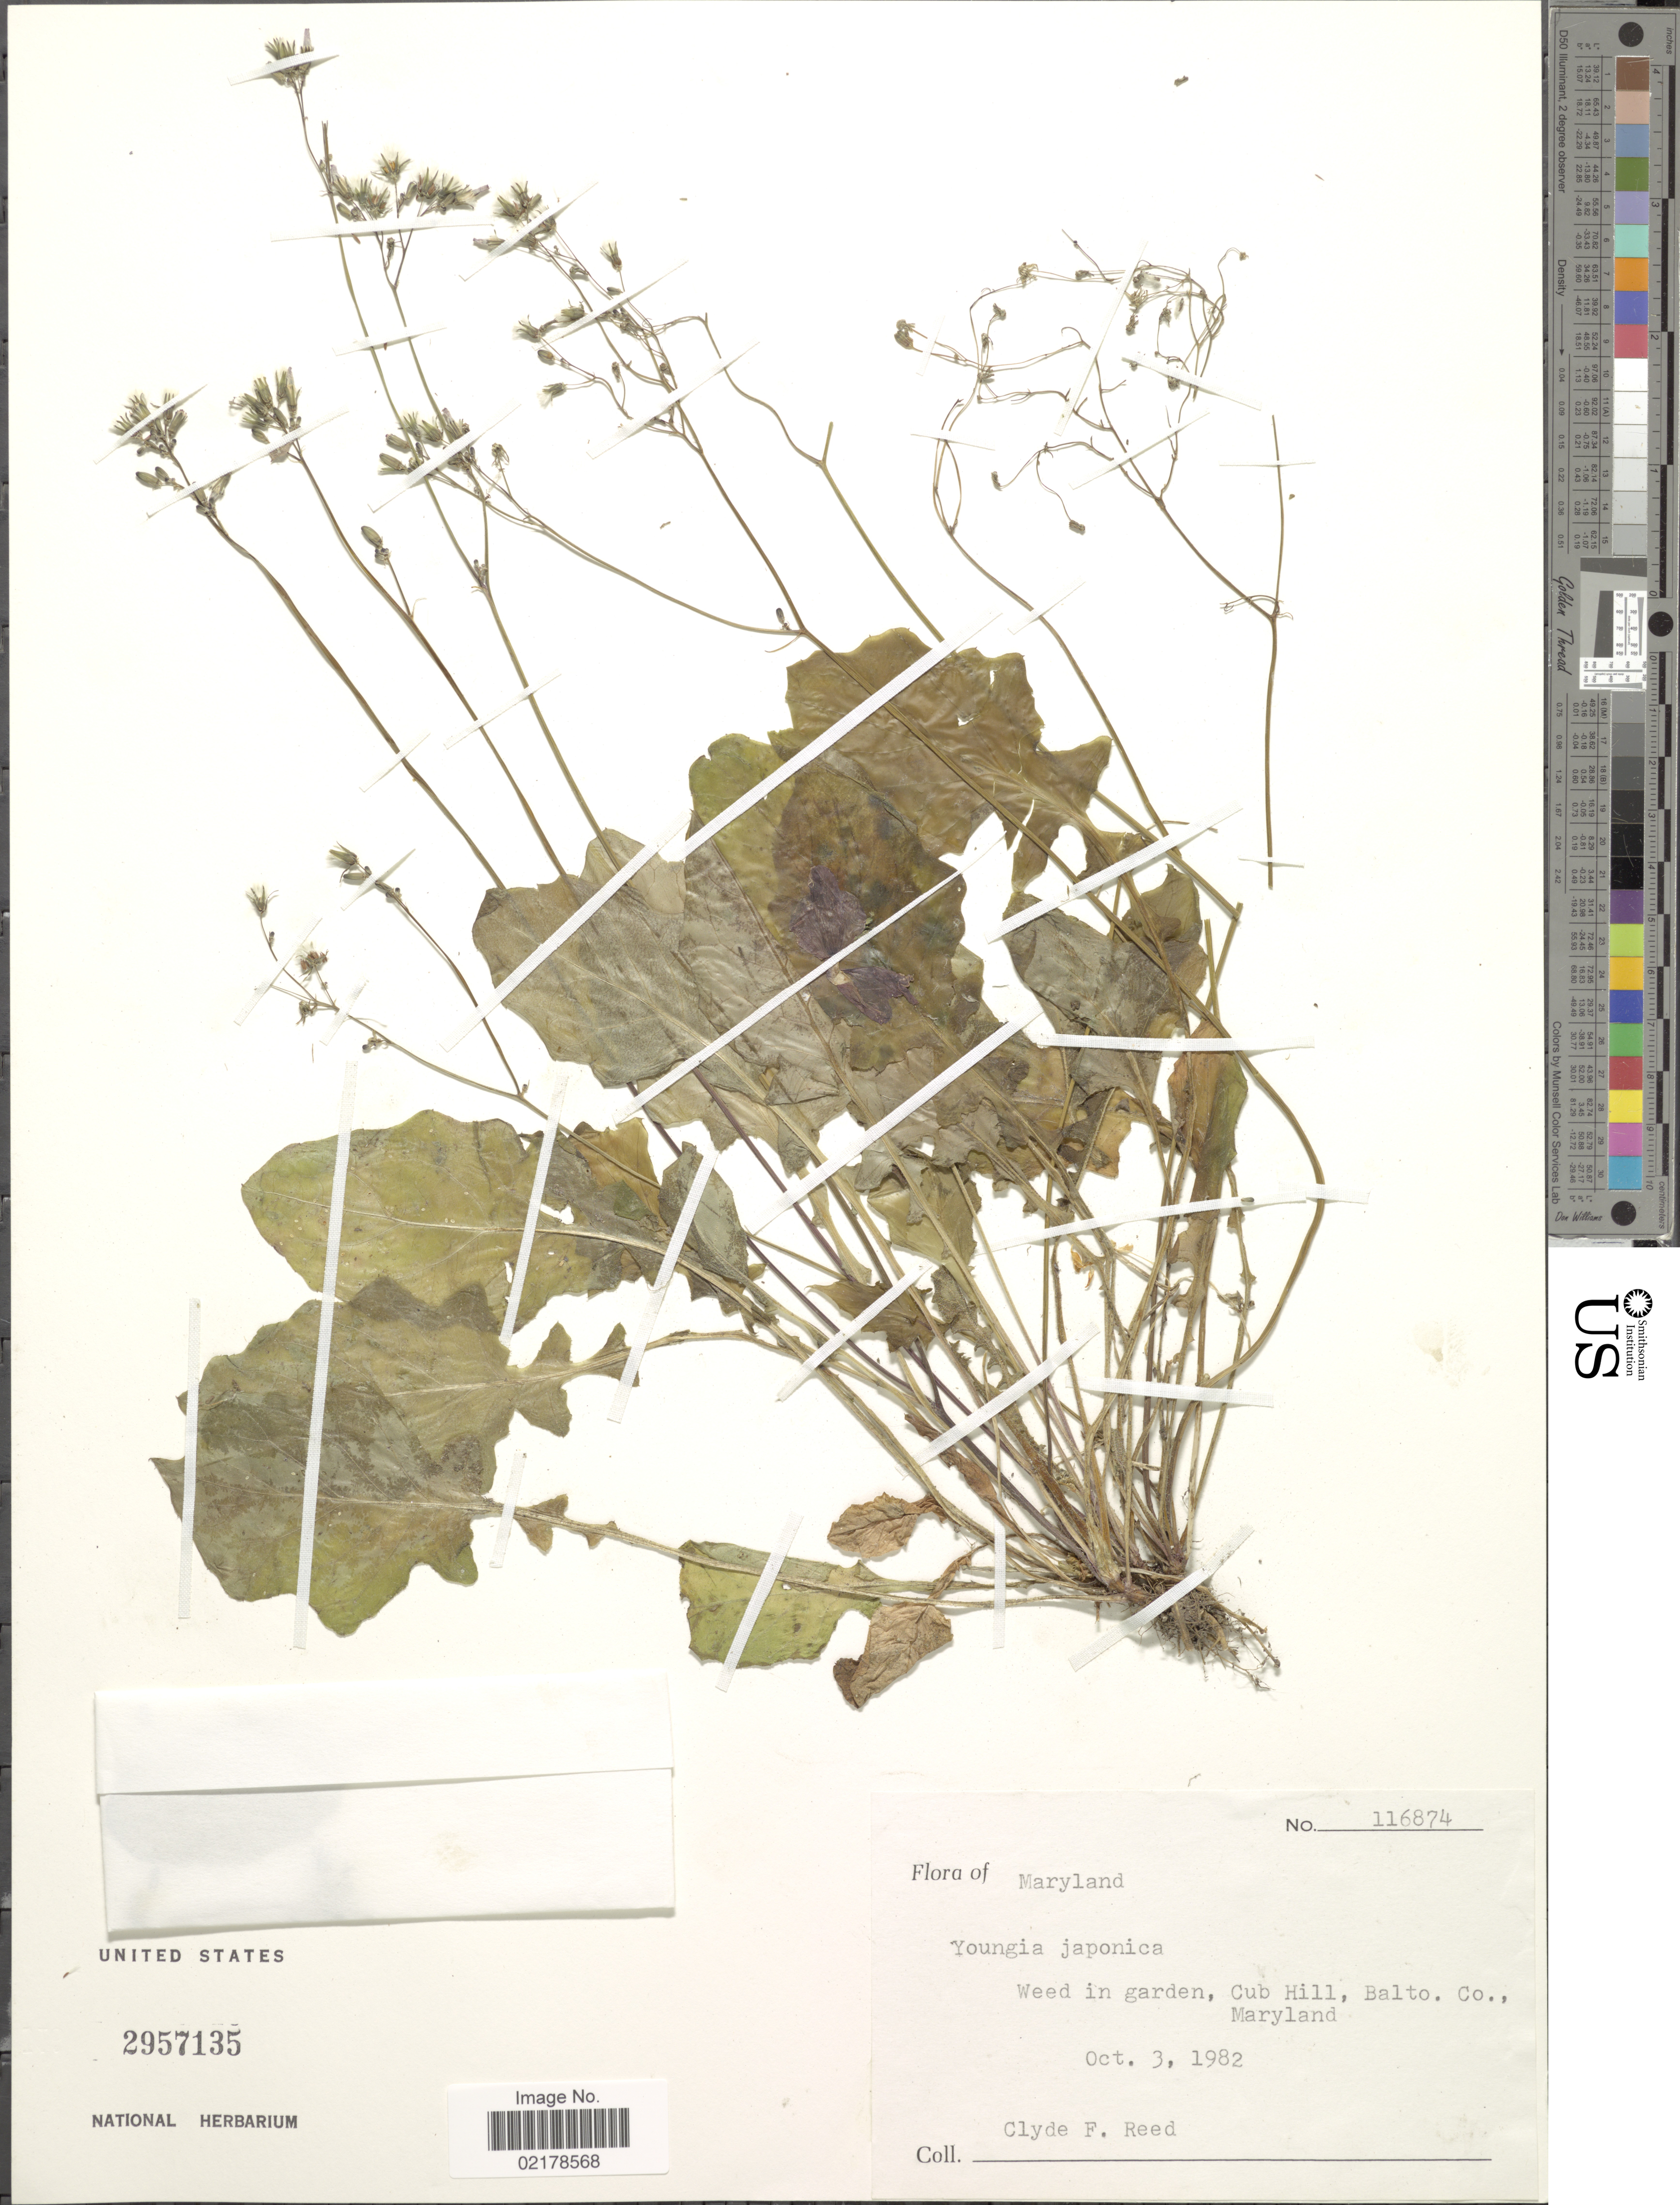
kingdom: Plantae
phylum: Tracheophyta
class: Magnoliopsida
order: Asterales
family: Asteraceae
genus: Youngia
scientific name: Youngia japonica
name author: (L.) DC.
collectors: C. F. Reed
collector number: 116874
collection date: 1982-10-03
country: United States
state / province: Maryland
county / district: Baltimore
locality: Weed in garden, Cub Hill, Balto. Co.,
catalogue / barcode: US 2957135